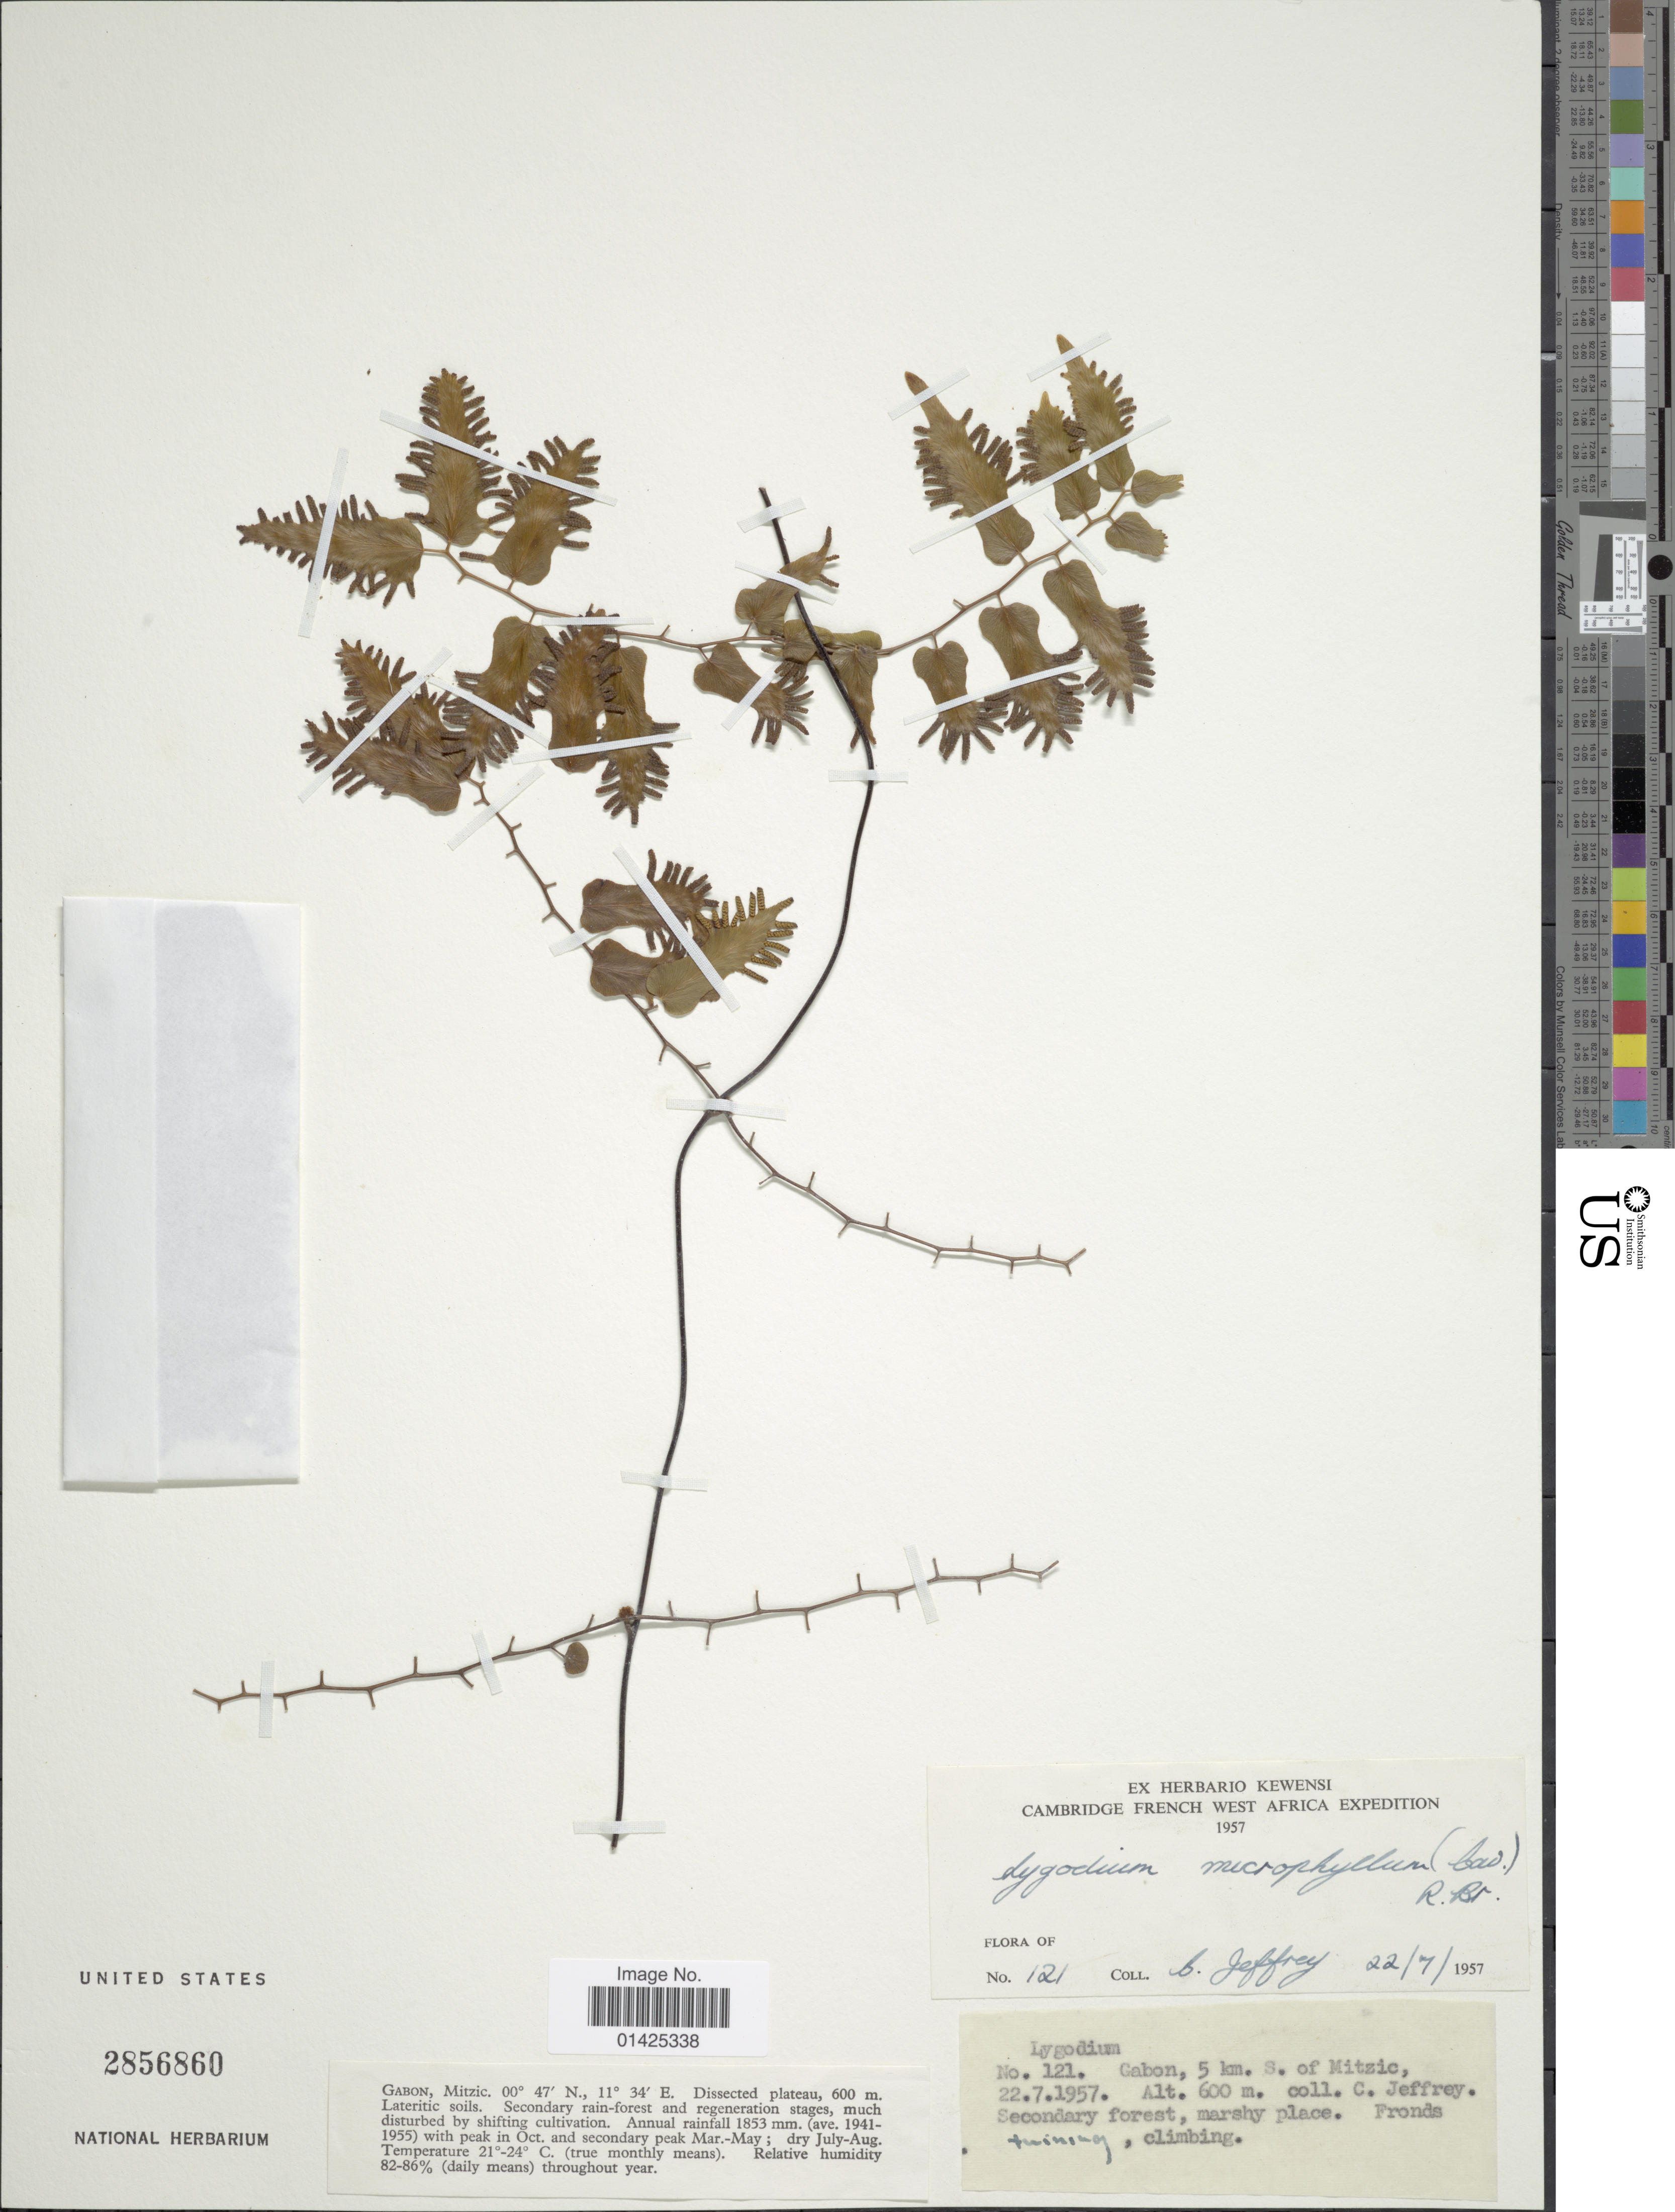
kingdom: Plantae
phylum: Tracheophyta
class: Polypodiopsida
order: Schizaeales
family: Lygodiaceae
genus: Lygodium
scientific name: Lygodium microphyllum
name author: (Cav.) R. Br.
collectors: C. Jeffrey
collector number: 121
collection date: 1957-07-22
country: Gabon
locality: Gabon, 5 km S. of Mitzic, Cambridge French West Africa.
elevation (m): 600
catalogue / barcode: US 2856860